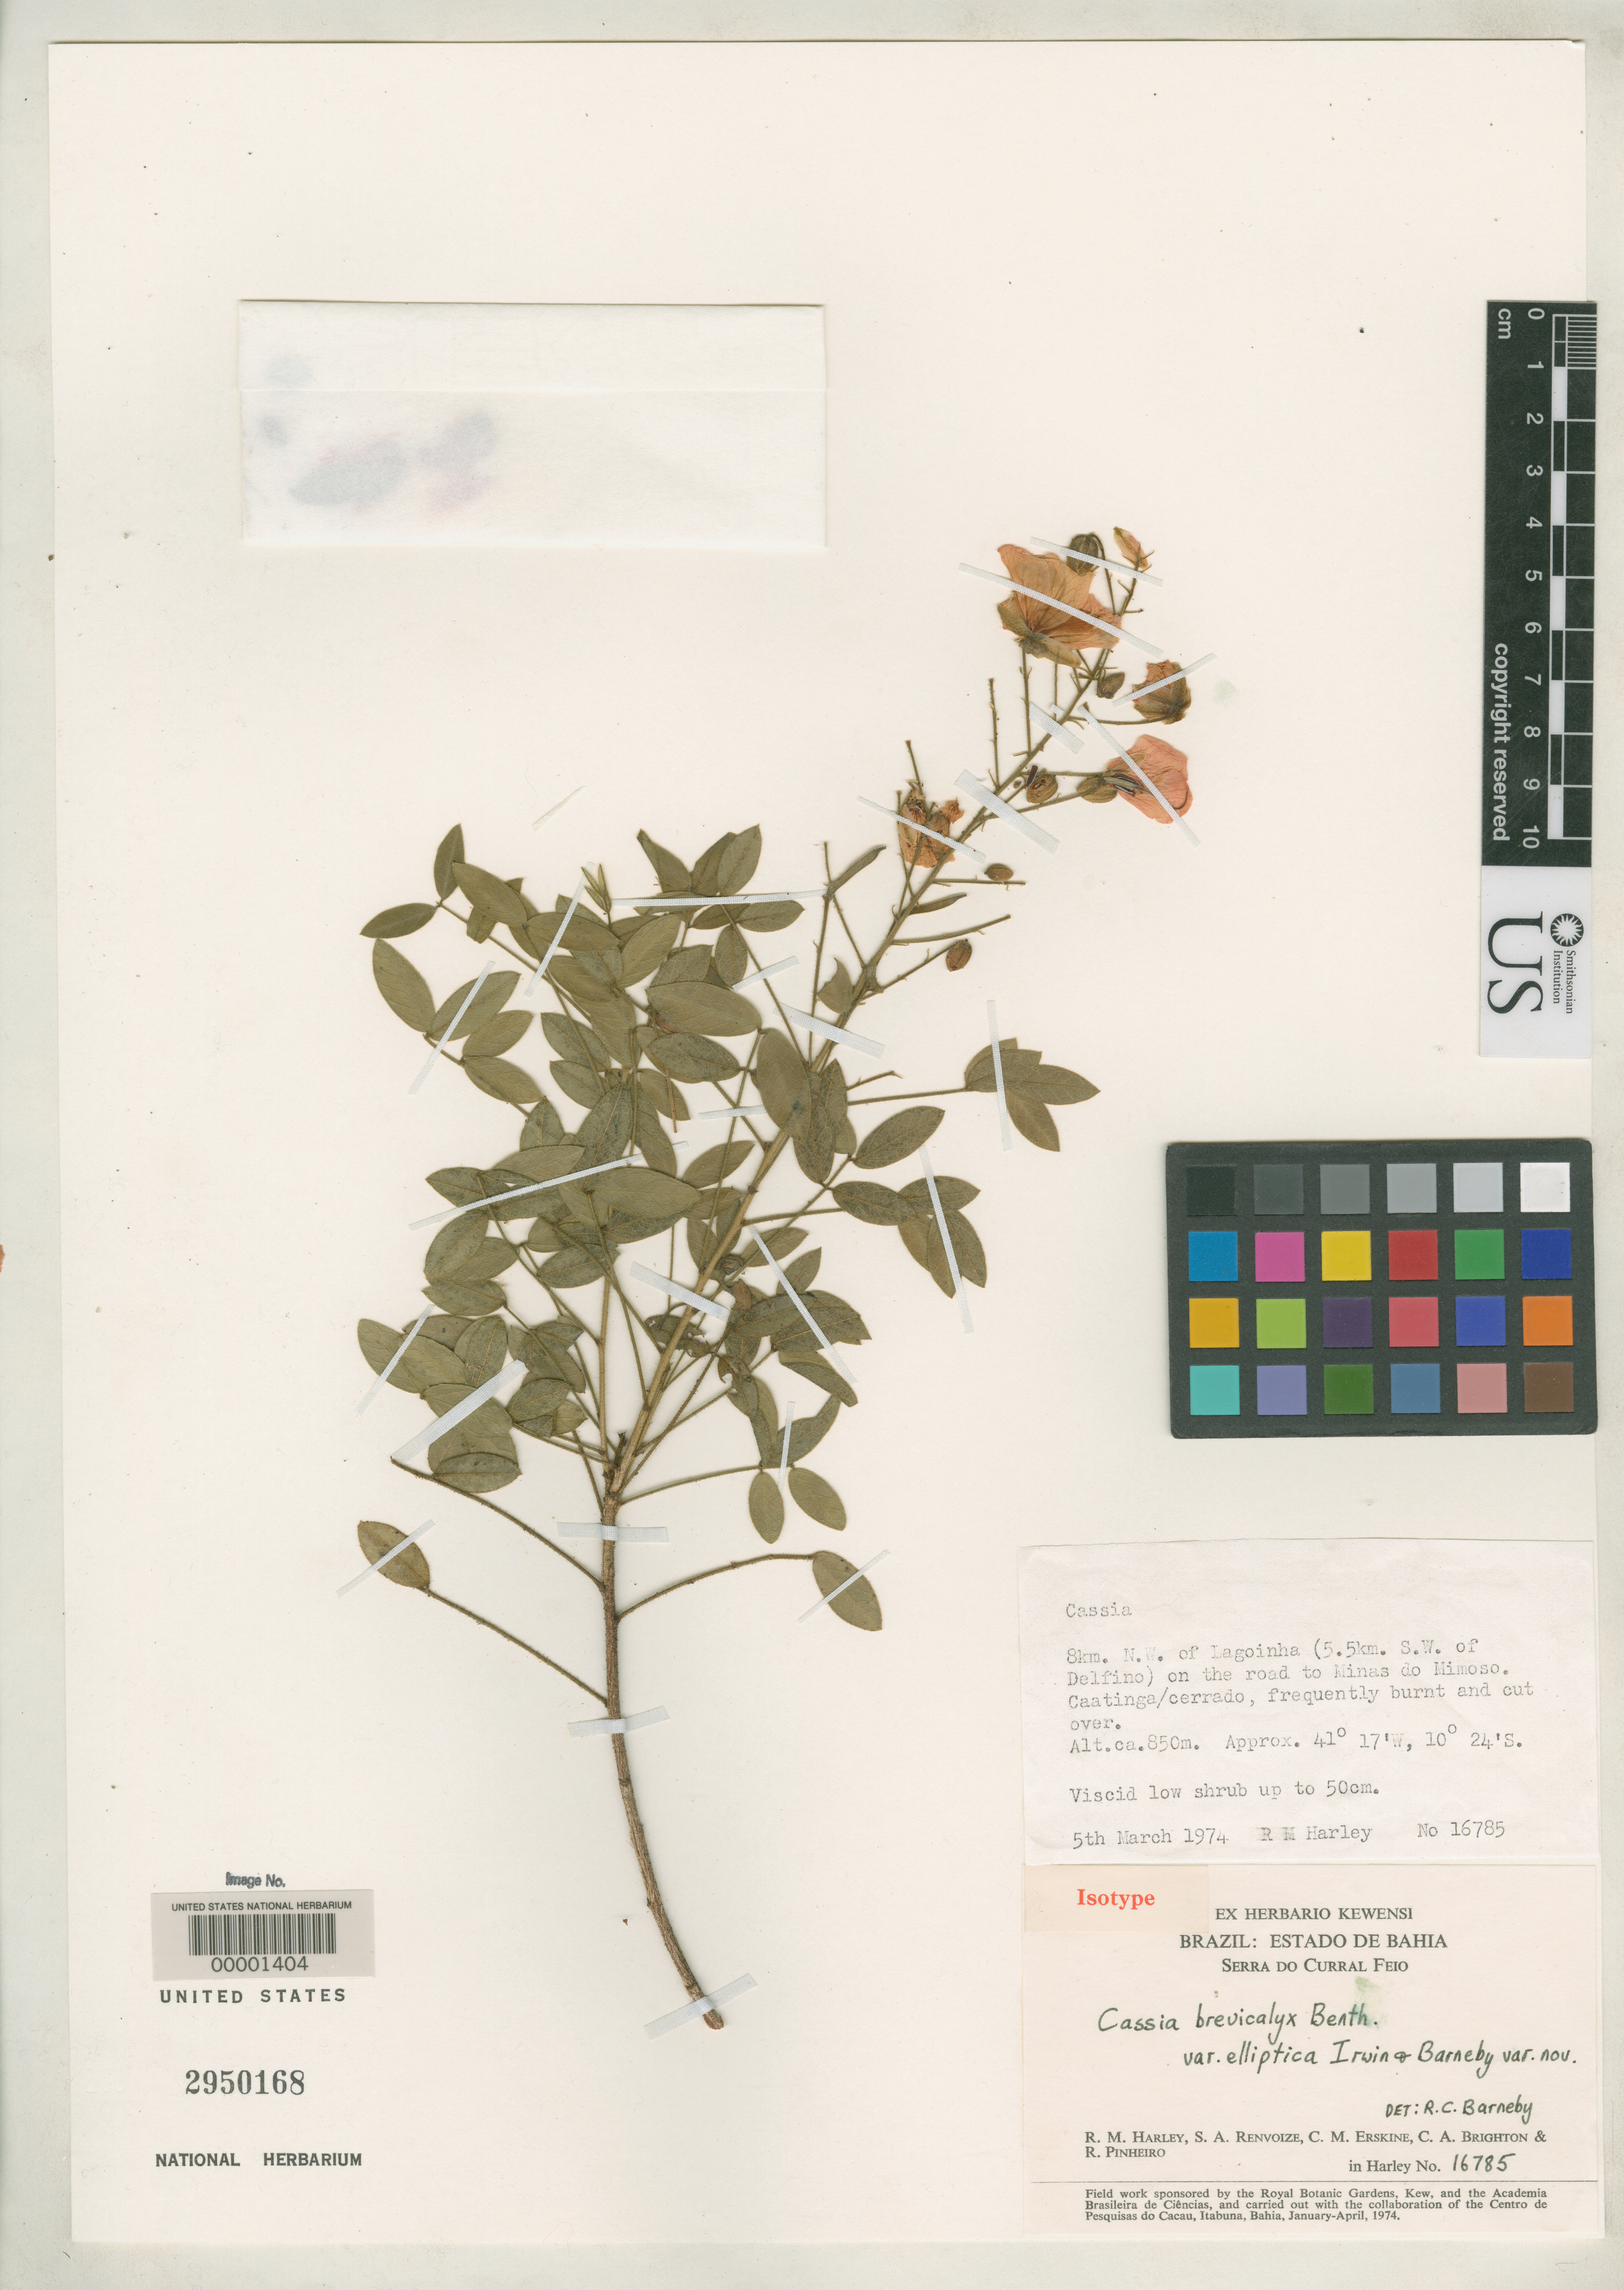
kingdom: Plantae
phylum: Tracheophyta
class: Magnoliopsida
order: Fabales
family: Fabaceae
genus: Cassia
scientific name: Cassia brevicalyx var. elliptica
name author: H.S. Irwin & Barneby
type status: Isotype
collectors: R. M. Harley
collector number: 16785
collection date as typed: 05 Mar 1974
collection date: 1974-03-05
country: Brazil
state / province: Bahia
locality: Serra do Curral Feio Lagoinha on the road to Minas do Mimosa, Caatinga.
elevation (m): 850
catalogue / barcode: US 2950168